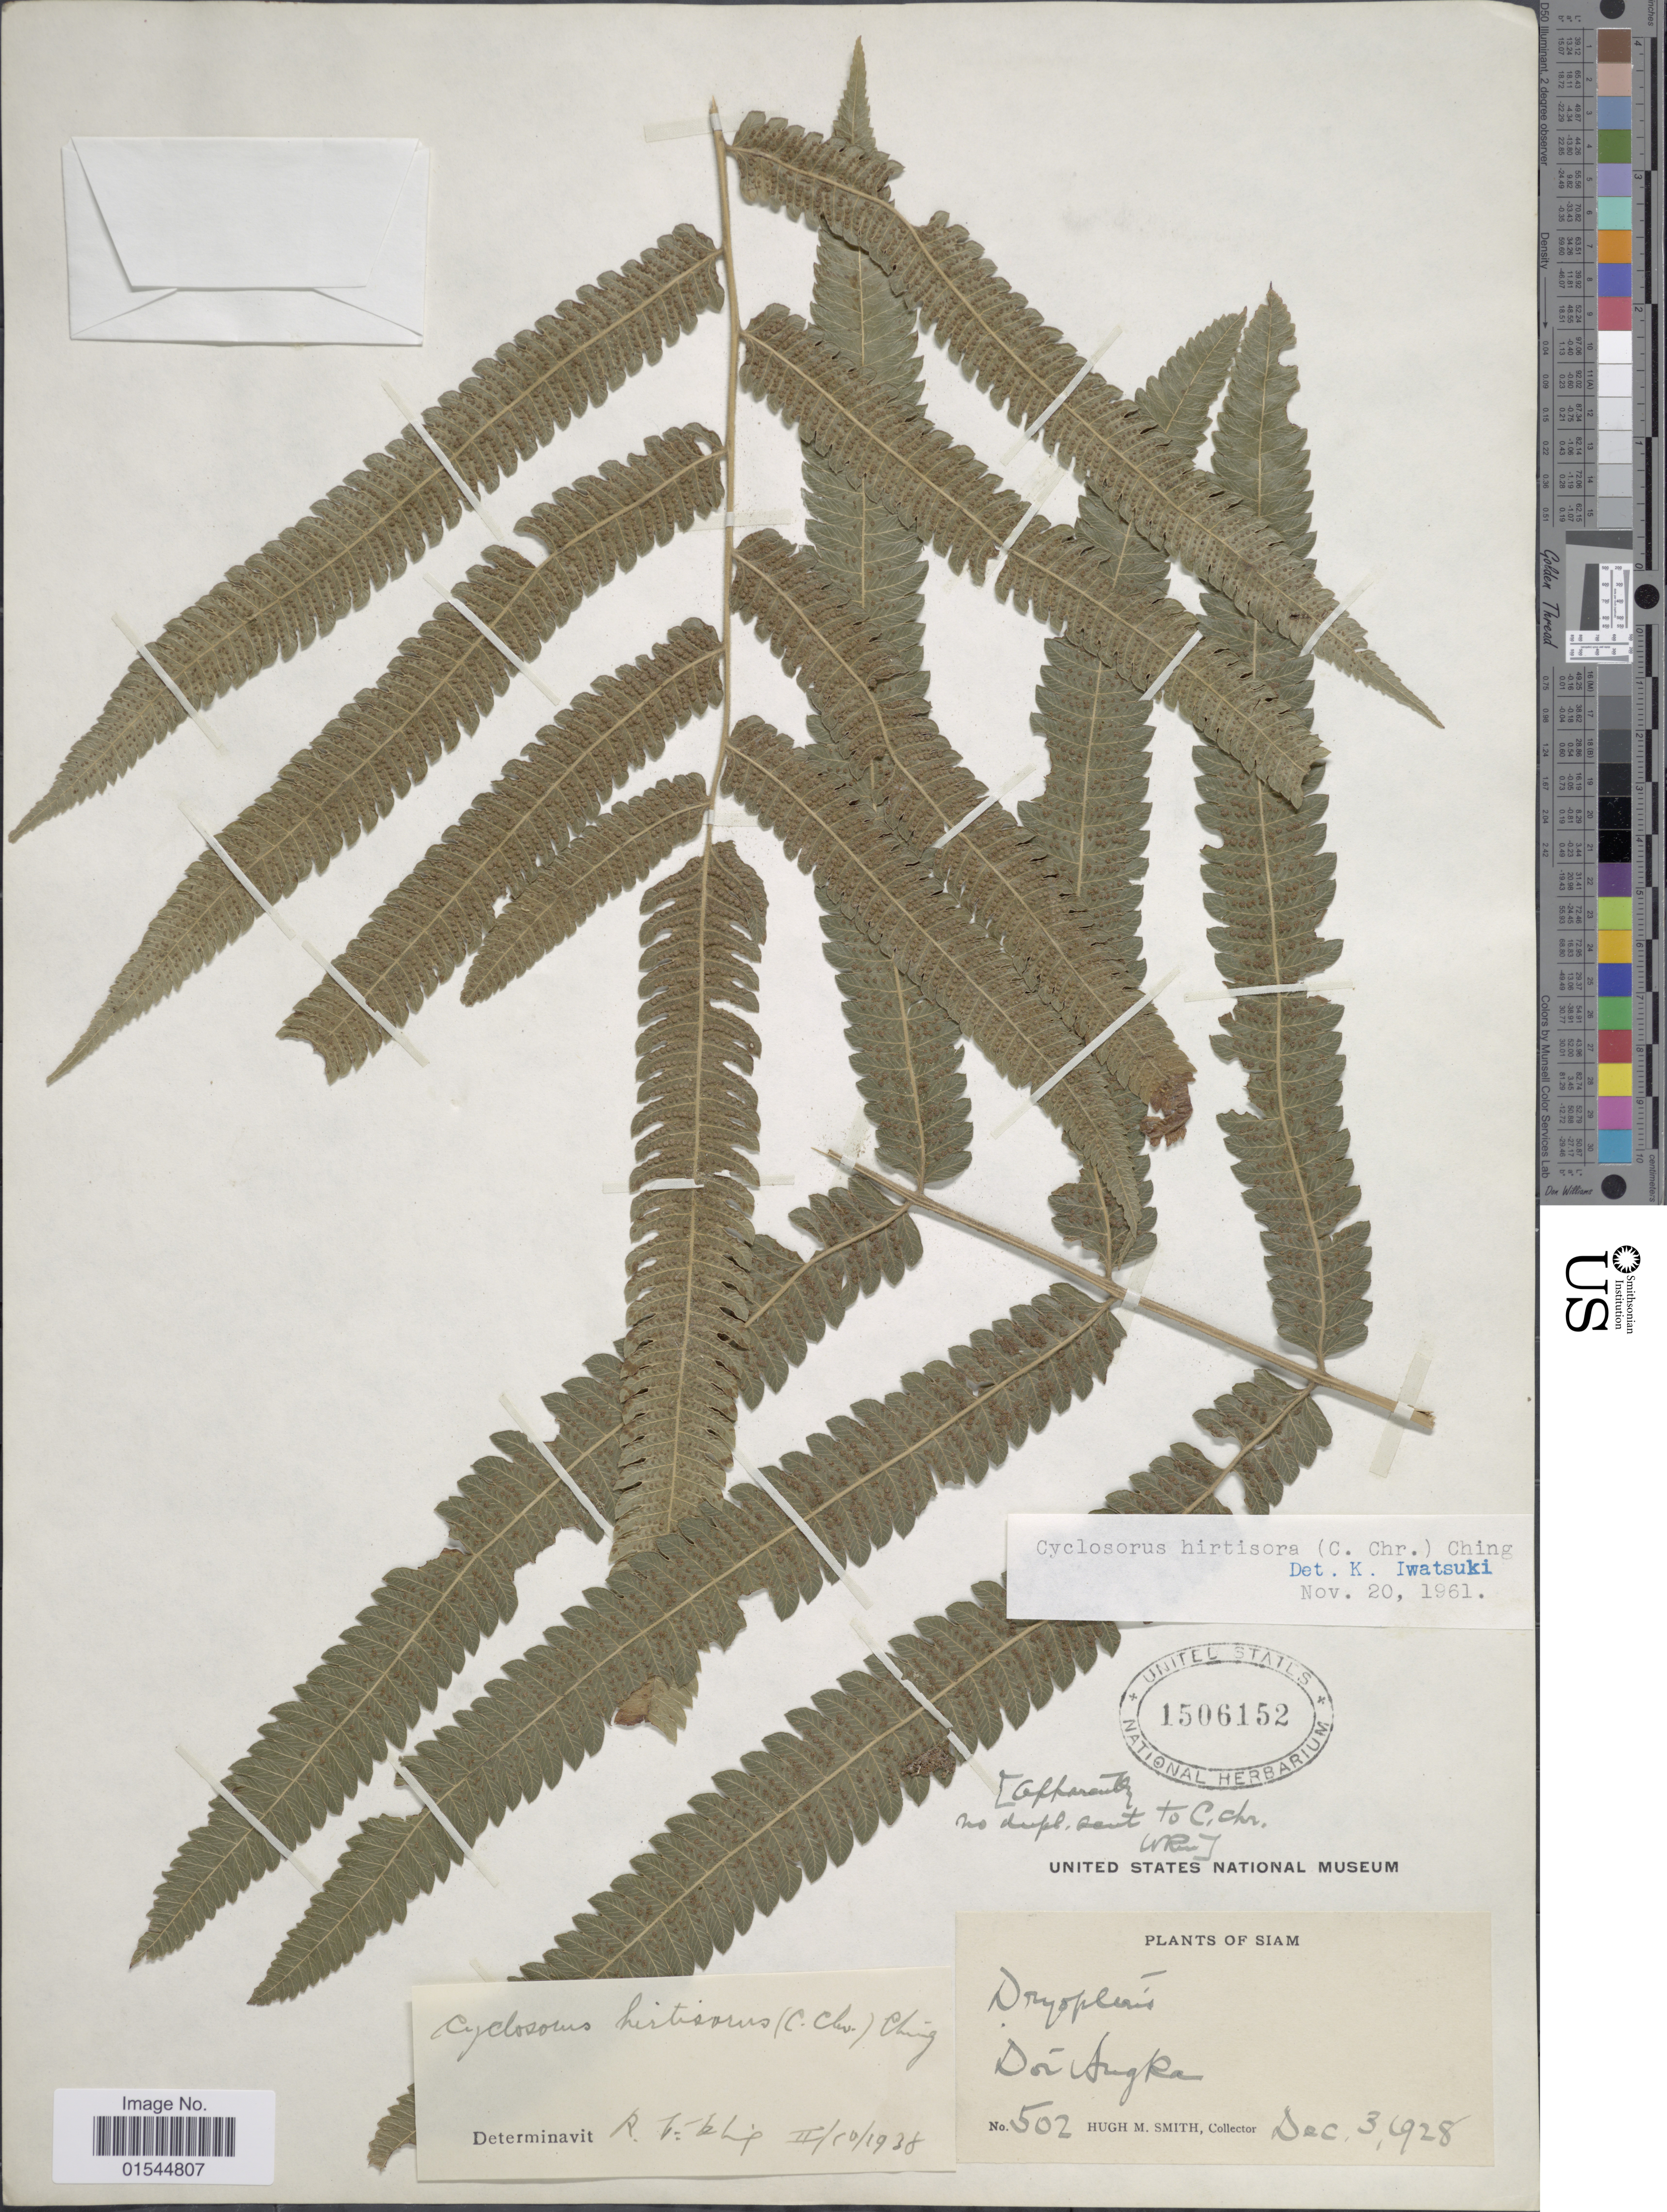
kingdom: Plantae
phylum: Tracheophyta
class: Polypodiopsida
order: Polypodiales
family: Thelypteridaceae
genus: Sphaerostephanos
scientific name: Sphaerostephanos validus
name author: (C. Chr.) Holttum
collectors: H. M. Smith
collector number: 502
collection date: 1928-12-03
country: Thailand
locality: Siam, Doi Aug Ra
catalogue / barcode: US 1506152